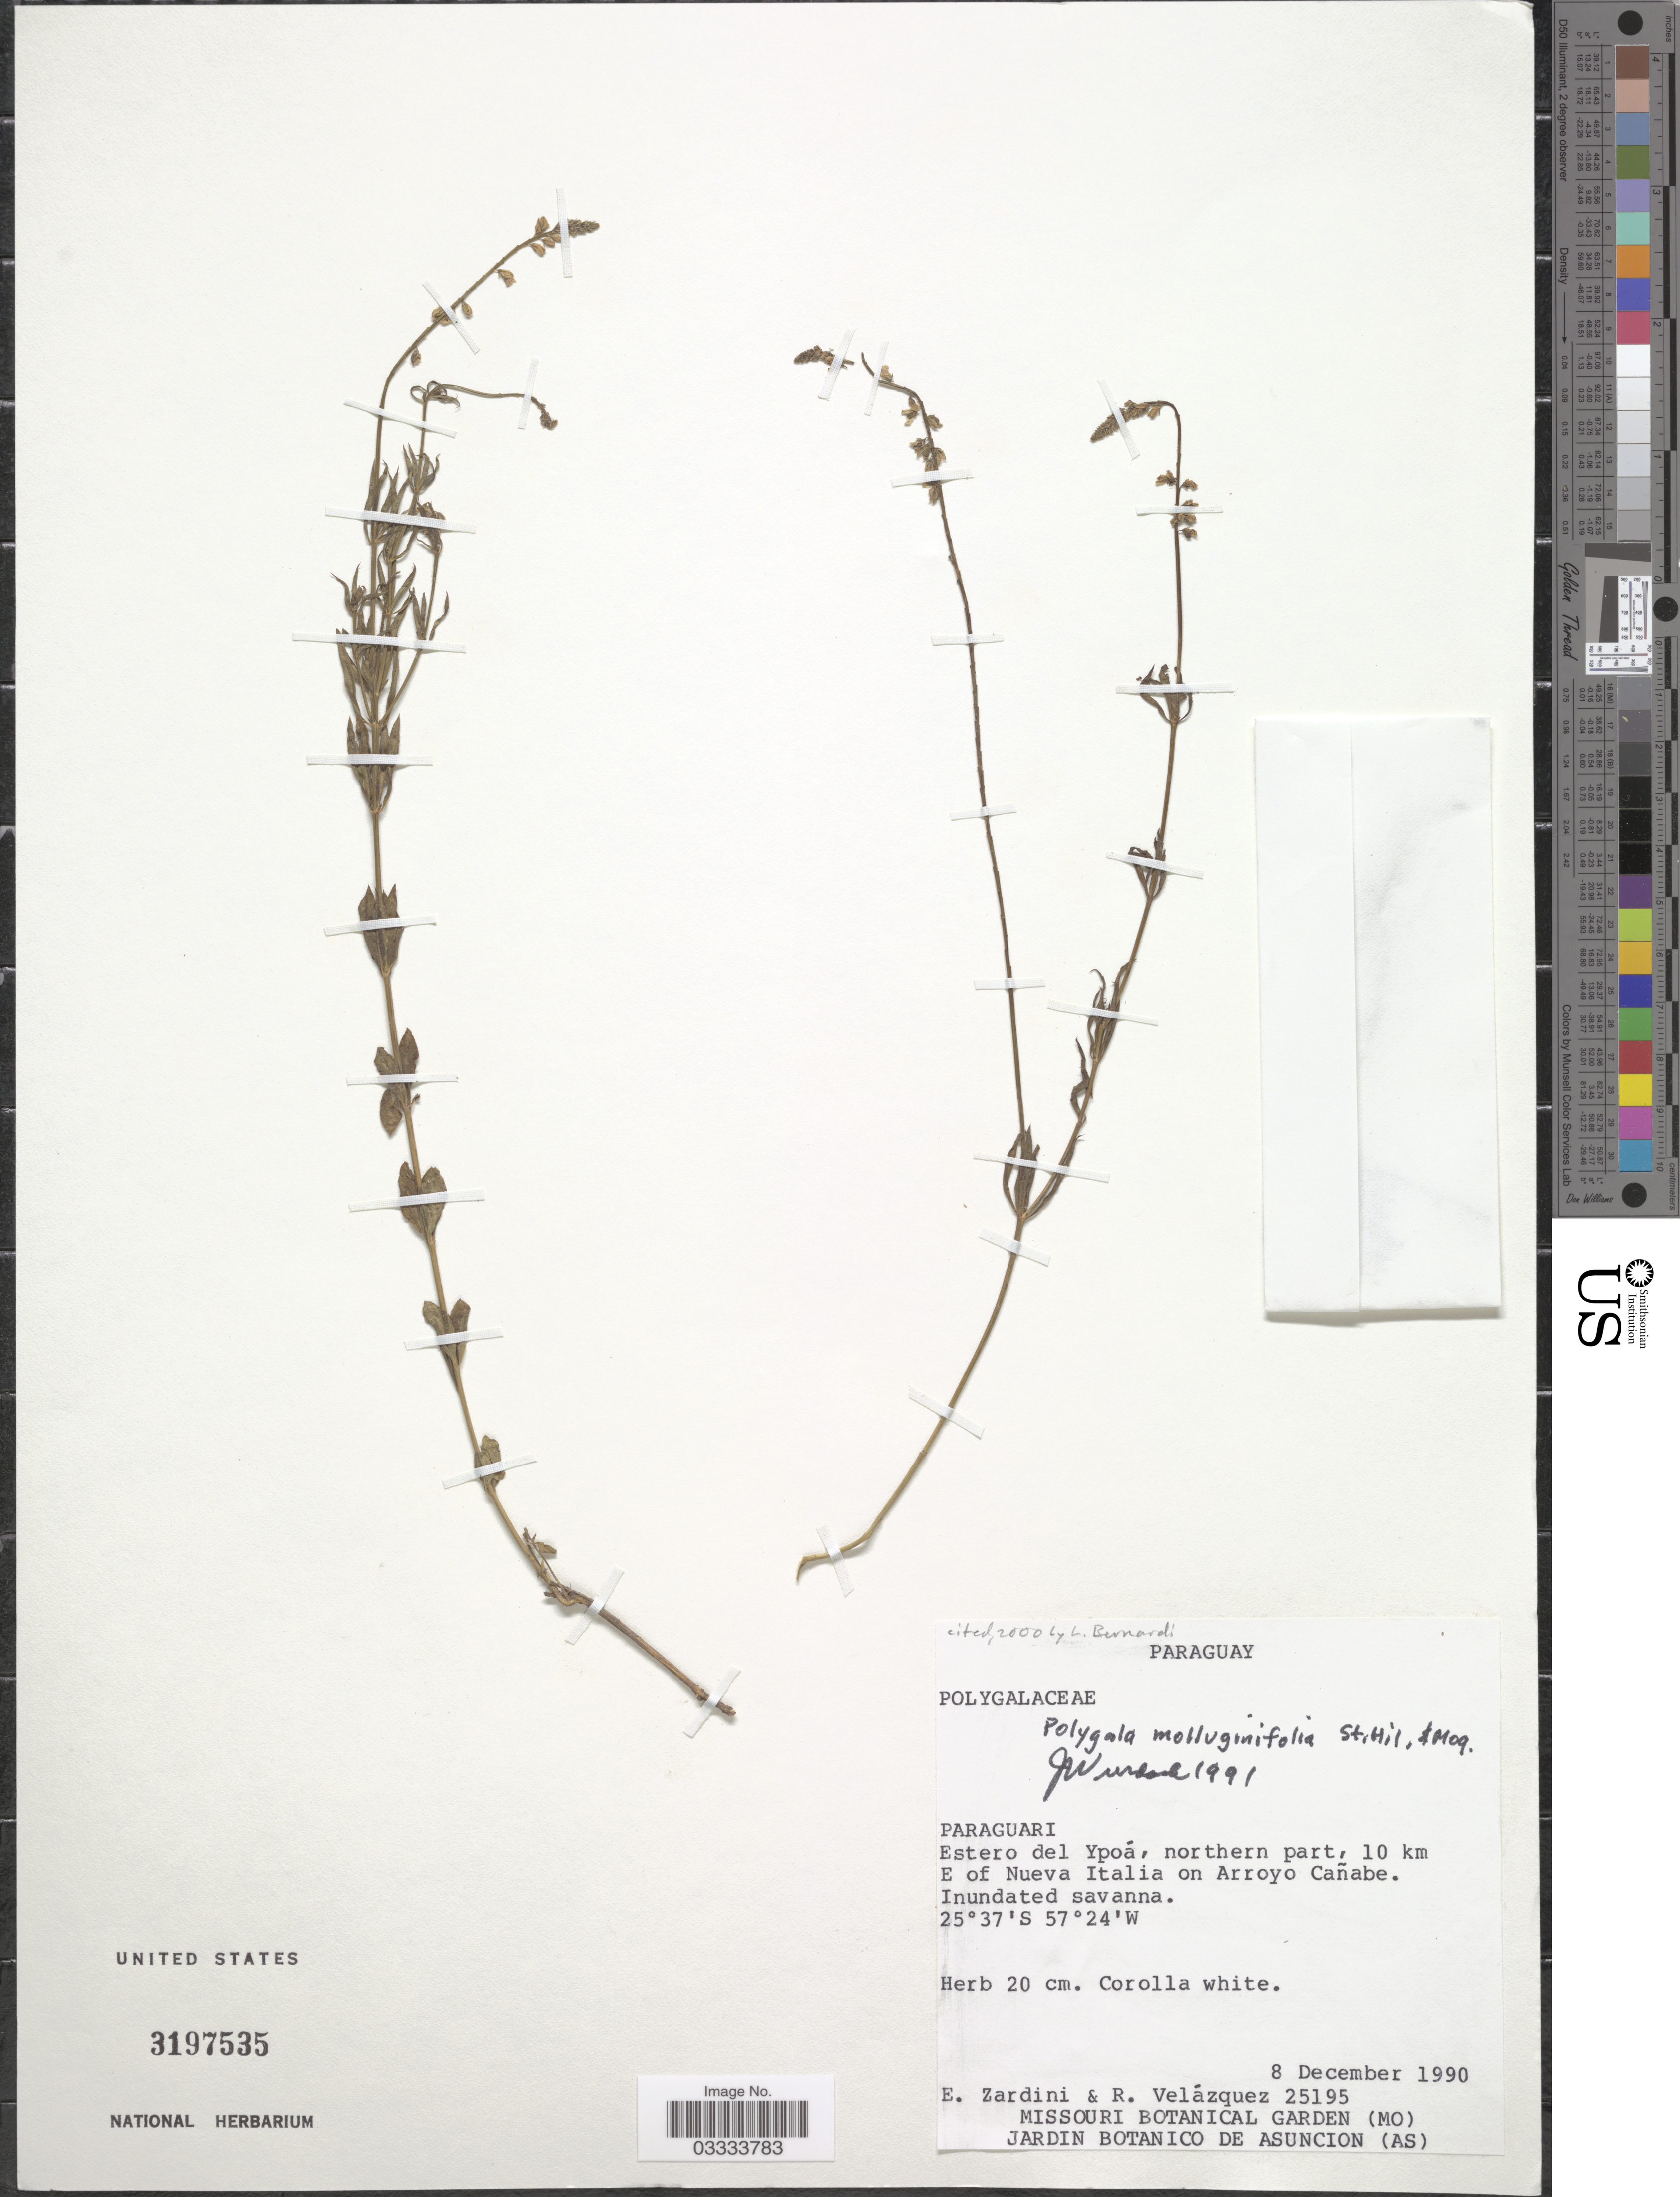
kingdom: Plantae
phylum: Tracheophyta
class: Magnoliopsida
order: Fabales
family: Polygalaceae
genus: Polygala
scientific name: Polygala molluginifolia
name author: A. St.-Hil. & Moq.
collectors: E. Zardini & R. Velázquez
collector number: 25195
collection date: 1990-12-08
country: Paraguay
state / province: Paraguari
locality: Estero del Ypoá, northern part, 10 km E of Nueva Italia on Arroyo Cañabe.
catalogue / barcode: US 3197535